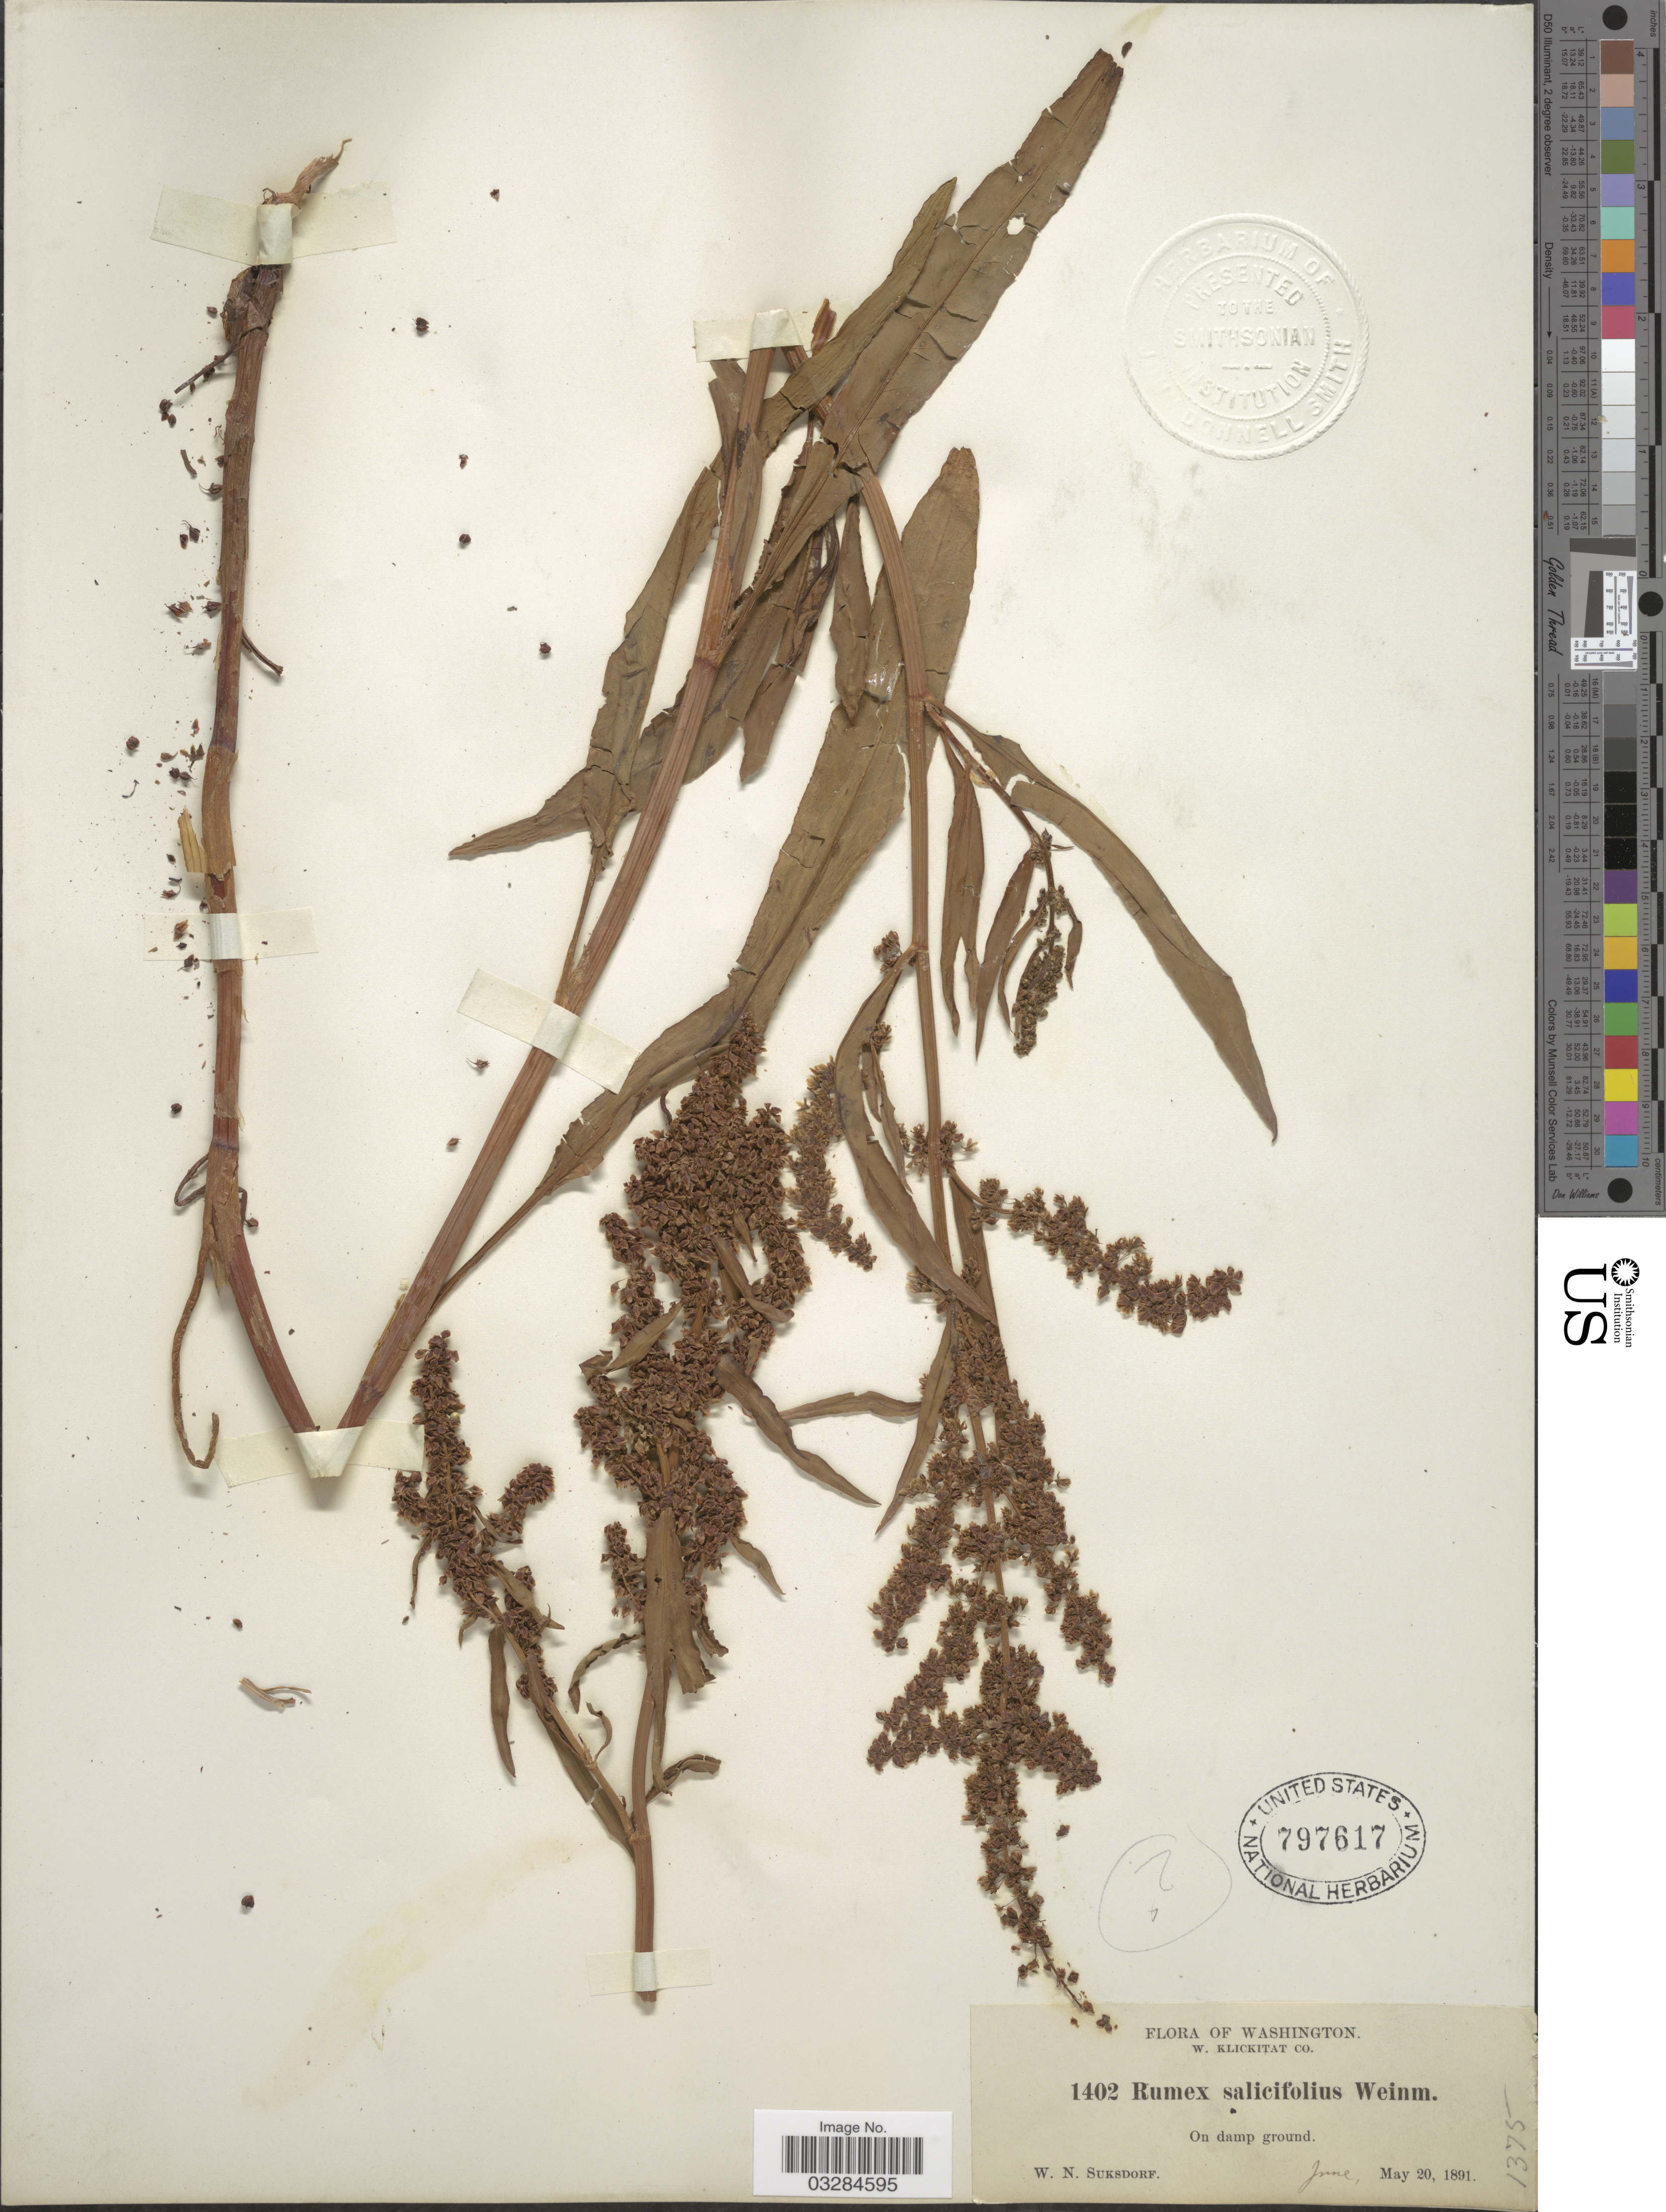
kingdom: Plantae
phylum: Tracheophyta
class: Magnoliopsida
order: Caryophyllales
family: Polygonaceae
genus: Rumex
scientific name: Rumex salicifolius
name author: Weinm.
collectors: W. N. Suksdorf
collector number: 1402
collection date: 1891-05-20/1891-06-20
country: United States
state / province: Washington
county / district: Klickitat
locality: W. Klickitat Co., On damp ground.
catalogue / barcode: US 797617